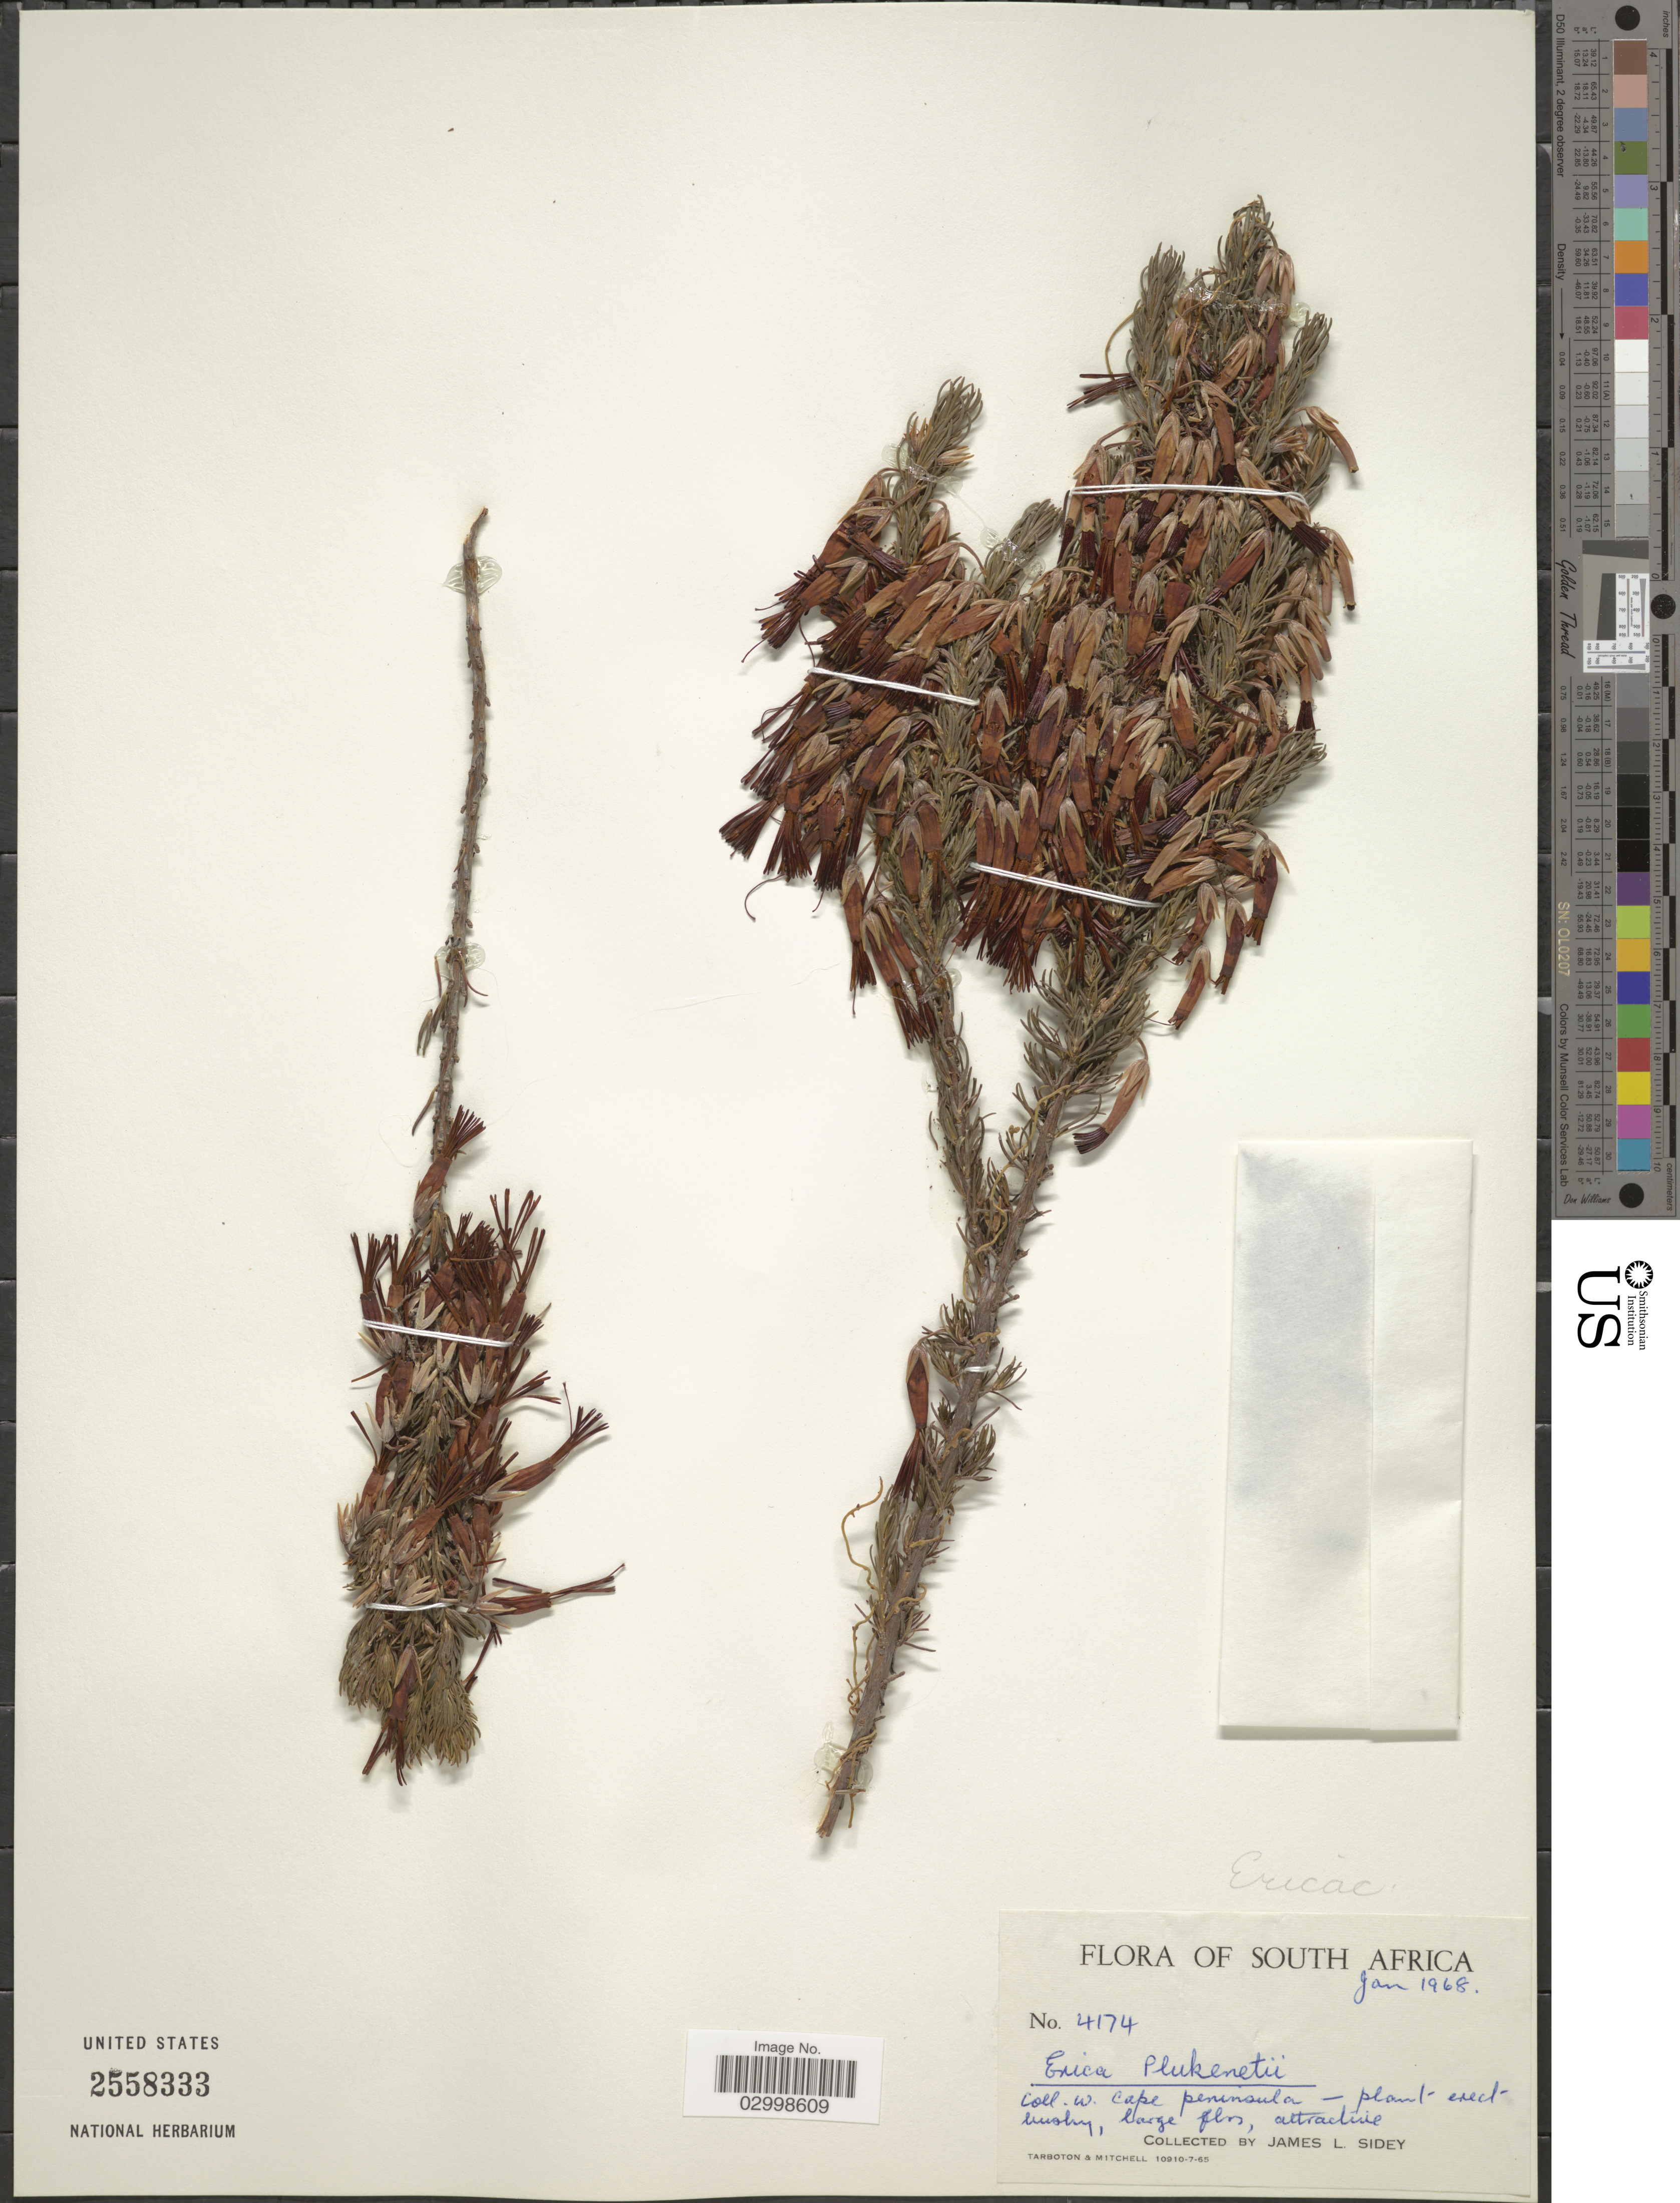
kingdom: Plantae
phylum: Tracheophyta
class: Magnoliopsida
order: Ericales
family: Ericaceae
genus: Erica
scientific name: Erica plukenetii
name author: L.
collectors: J. L. Sidey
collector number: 4174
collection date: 1968-01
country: South Africa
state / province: Western Cape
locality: W. Cape.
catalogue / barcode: US 2558333